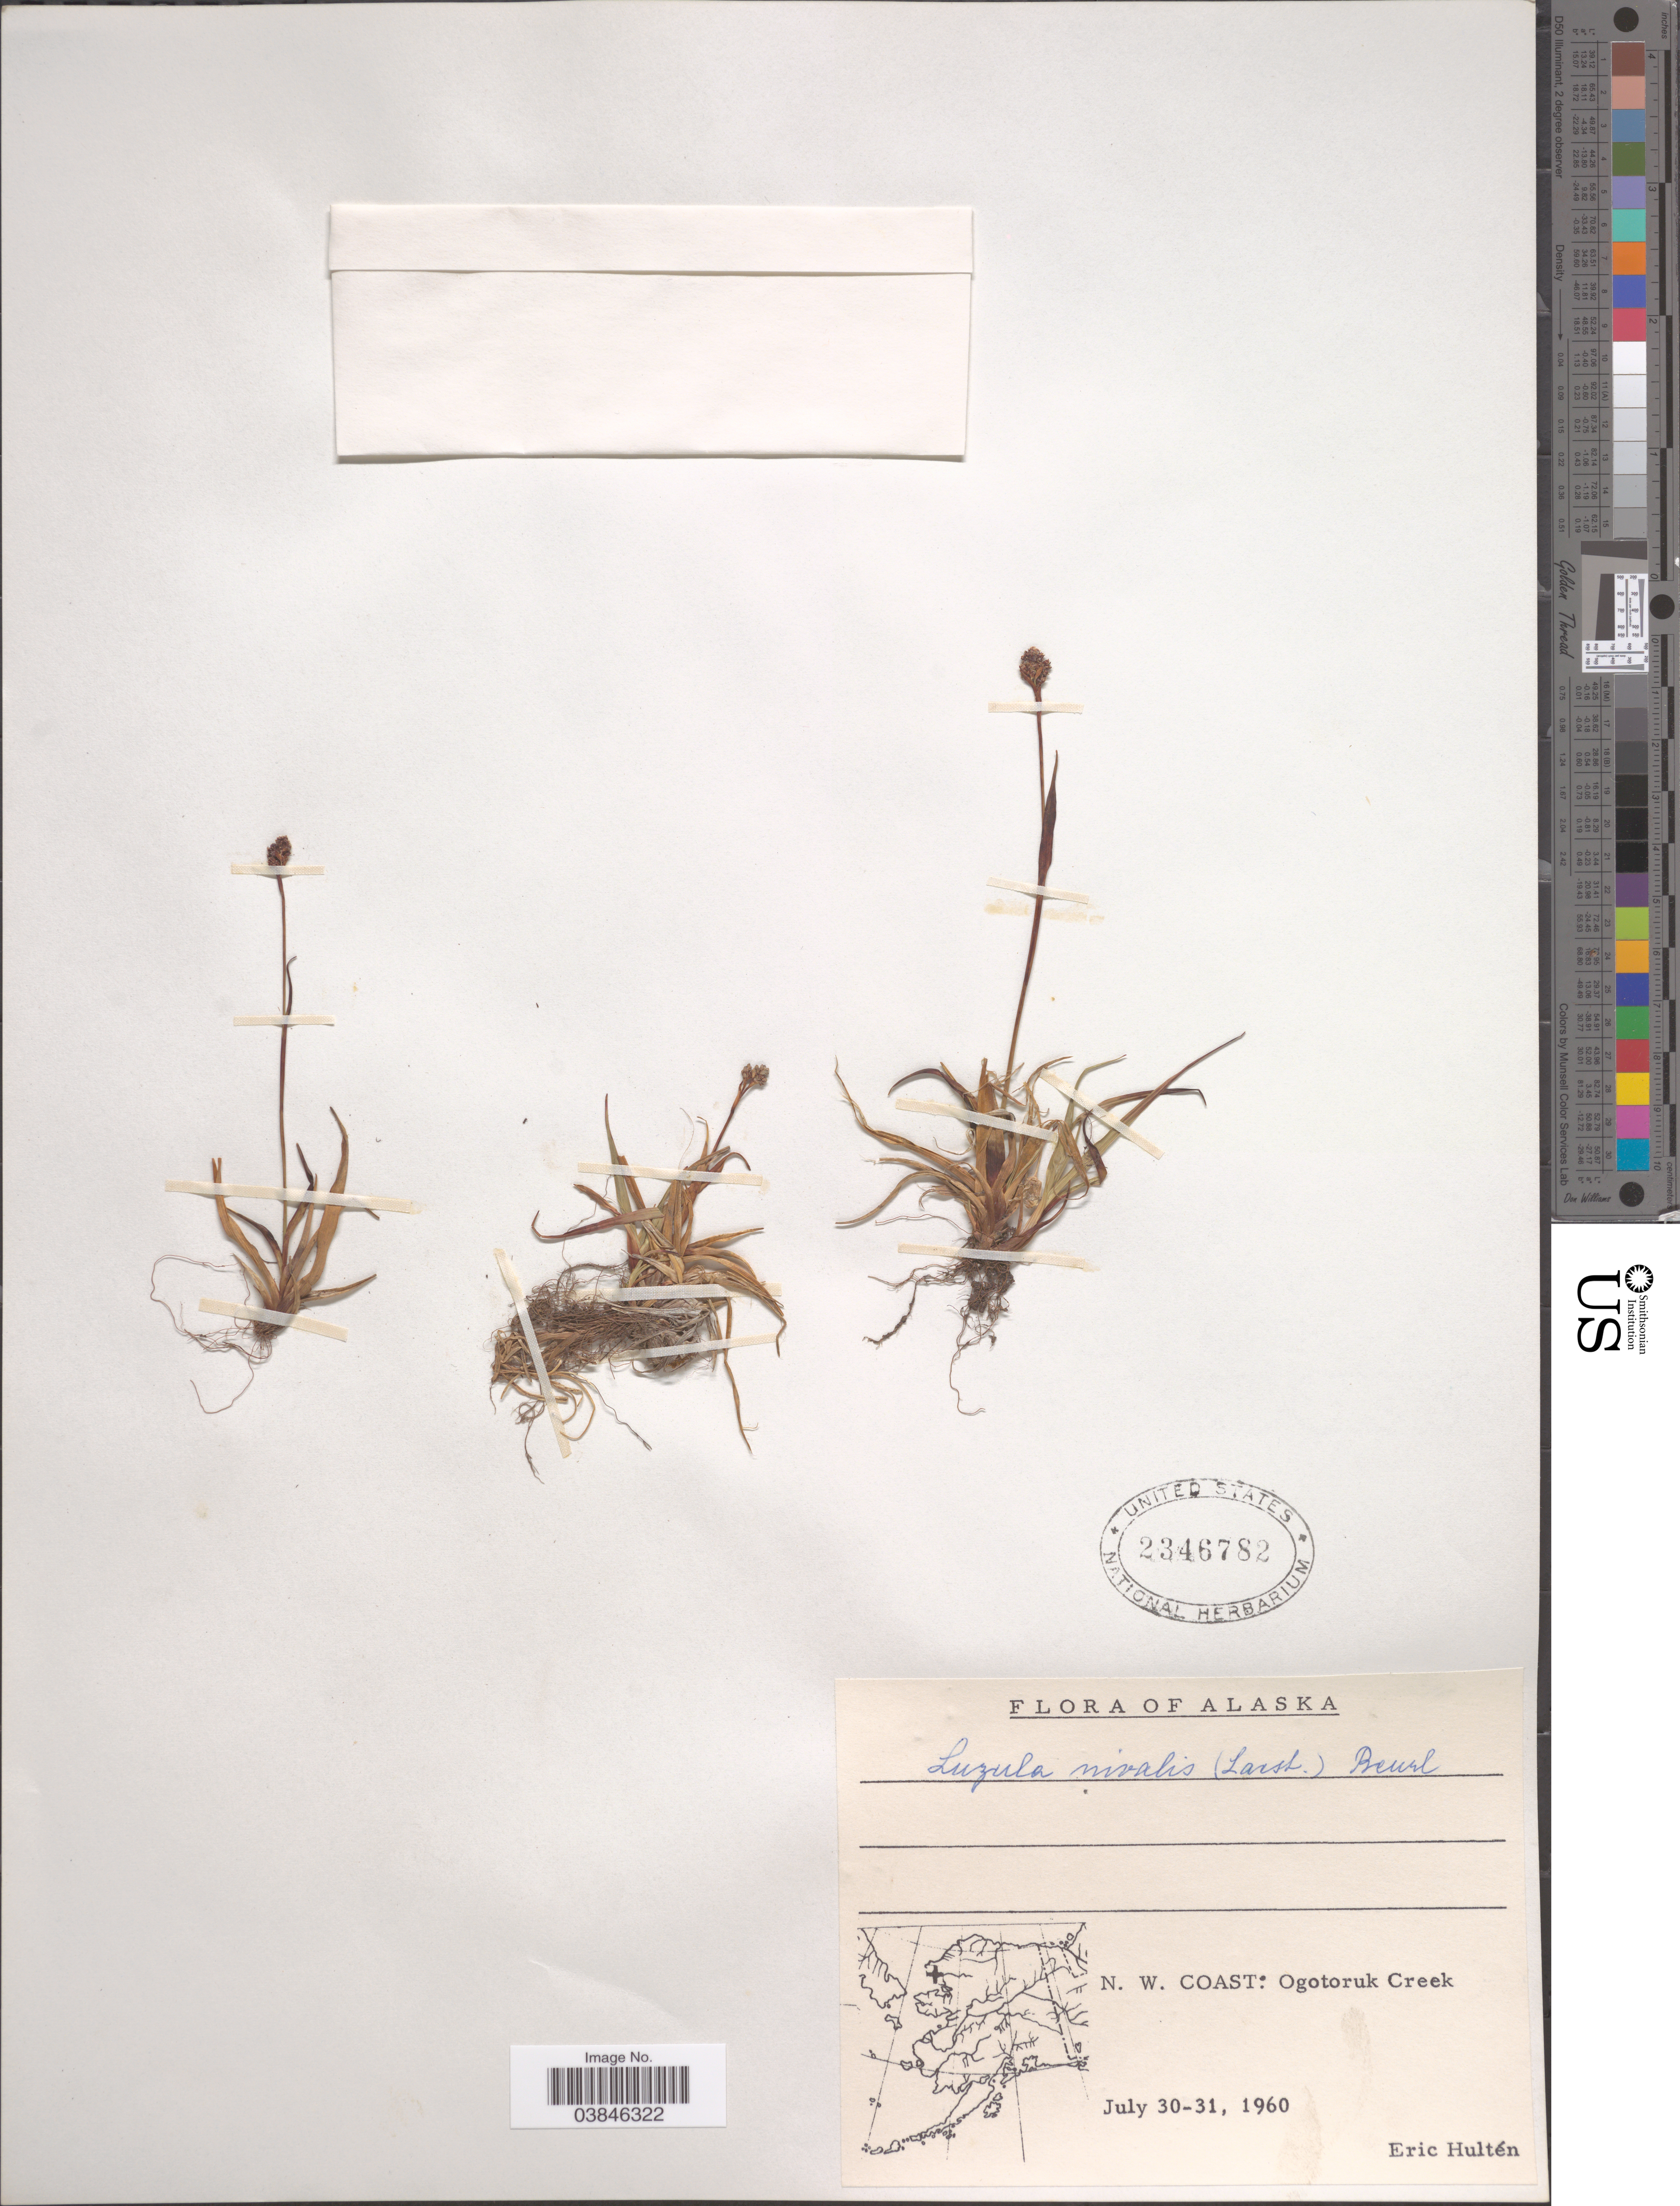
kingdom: Plantae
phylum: Tracheophyta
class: Liliopsida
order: Poales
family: Juncaceae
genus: Luzula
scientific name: Luzula nivalis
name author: (Laest.) Spreng.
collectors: E. G. Hultén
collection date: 1960-07-30/1960-07-31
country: United States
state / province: Alaska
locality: N. W. Coast: Ogotoruk Creek.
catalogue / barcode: US 2346782